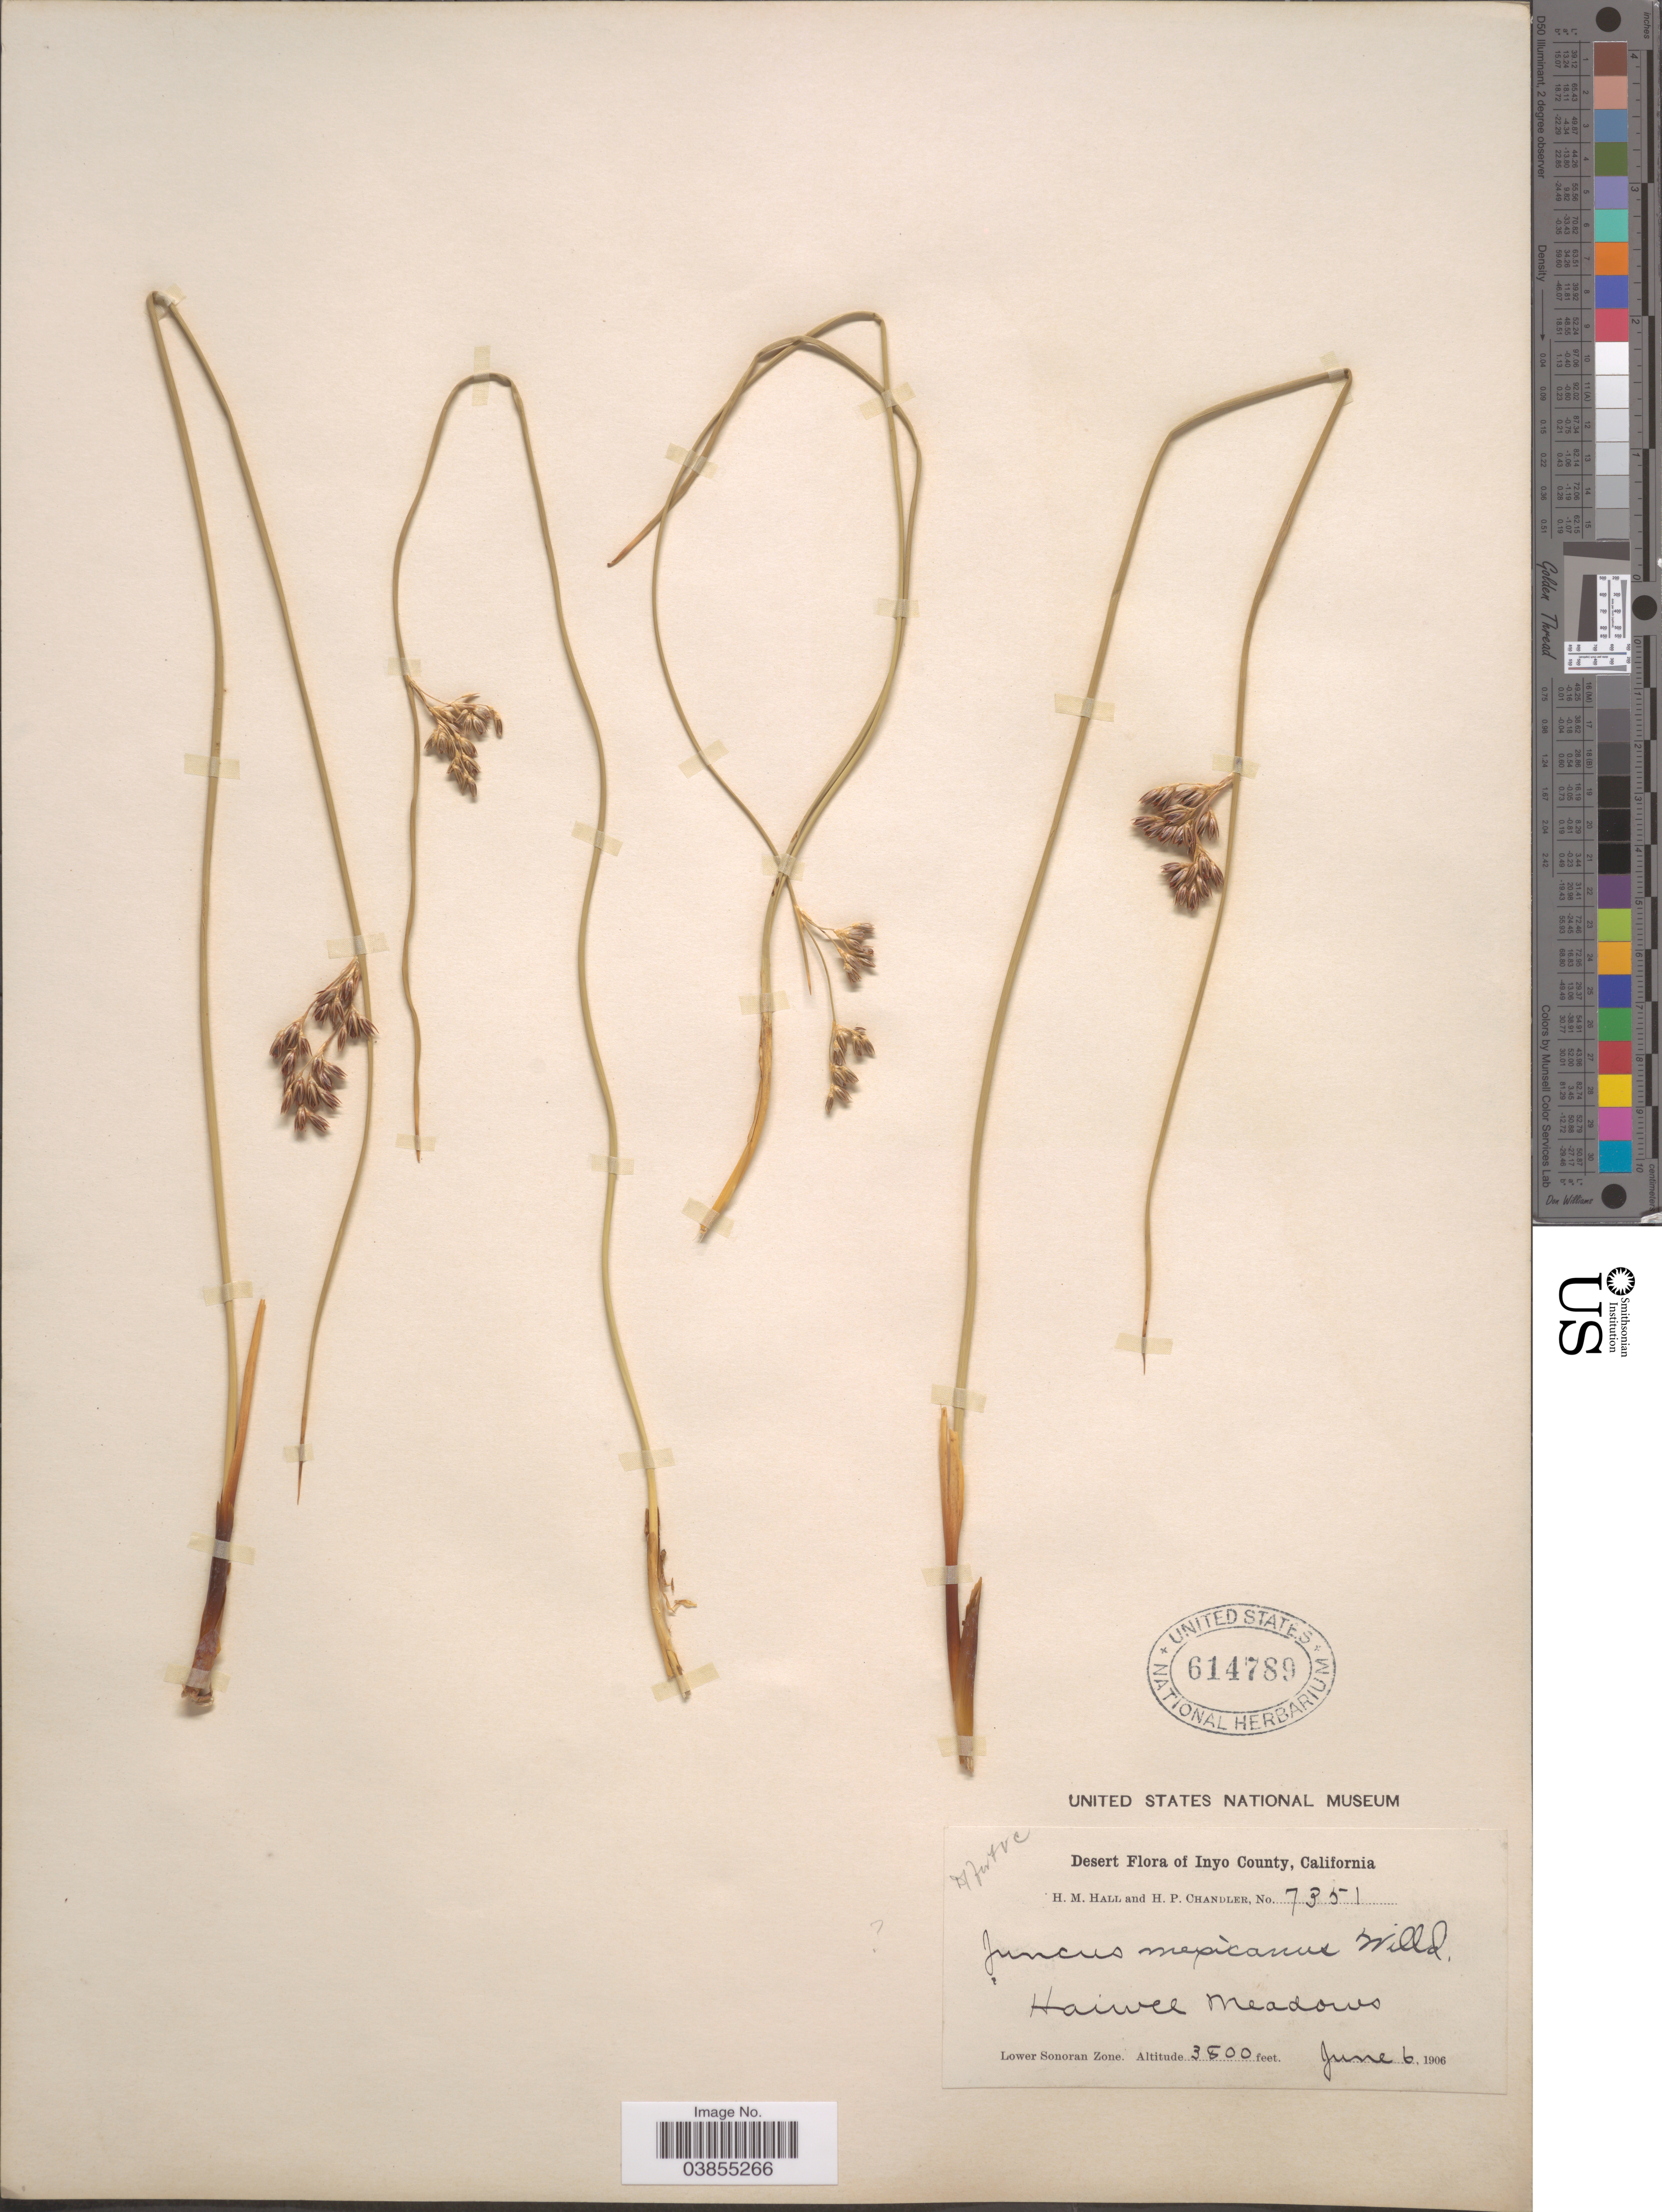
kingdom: Plantae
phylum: Tracheophyta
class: Liliopsida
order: Poales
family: Juncaceae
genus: Juncus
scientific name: Juncus mexicanus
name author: Willd. ex Schult. & Schult. f.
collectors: H. M. Hall & H. Chandler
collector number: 7351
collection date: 1906-06-06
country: United States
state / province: California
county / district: Inyo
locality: Inyo County, Haiwee Meadows. Lower Sonoran Zone.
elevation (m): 1158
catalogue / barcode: US 614789